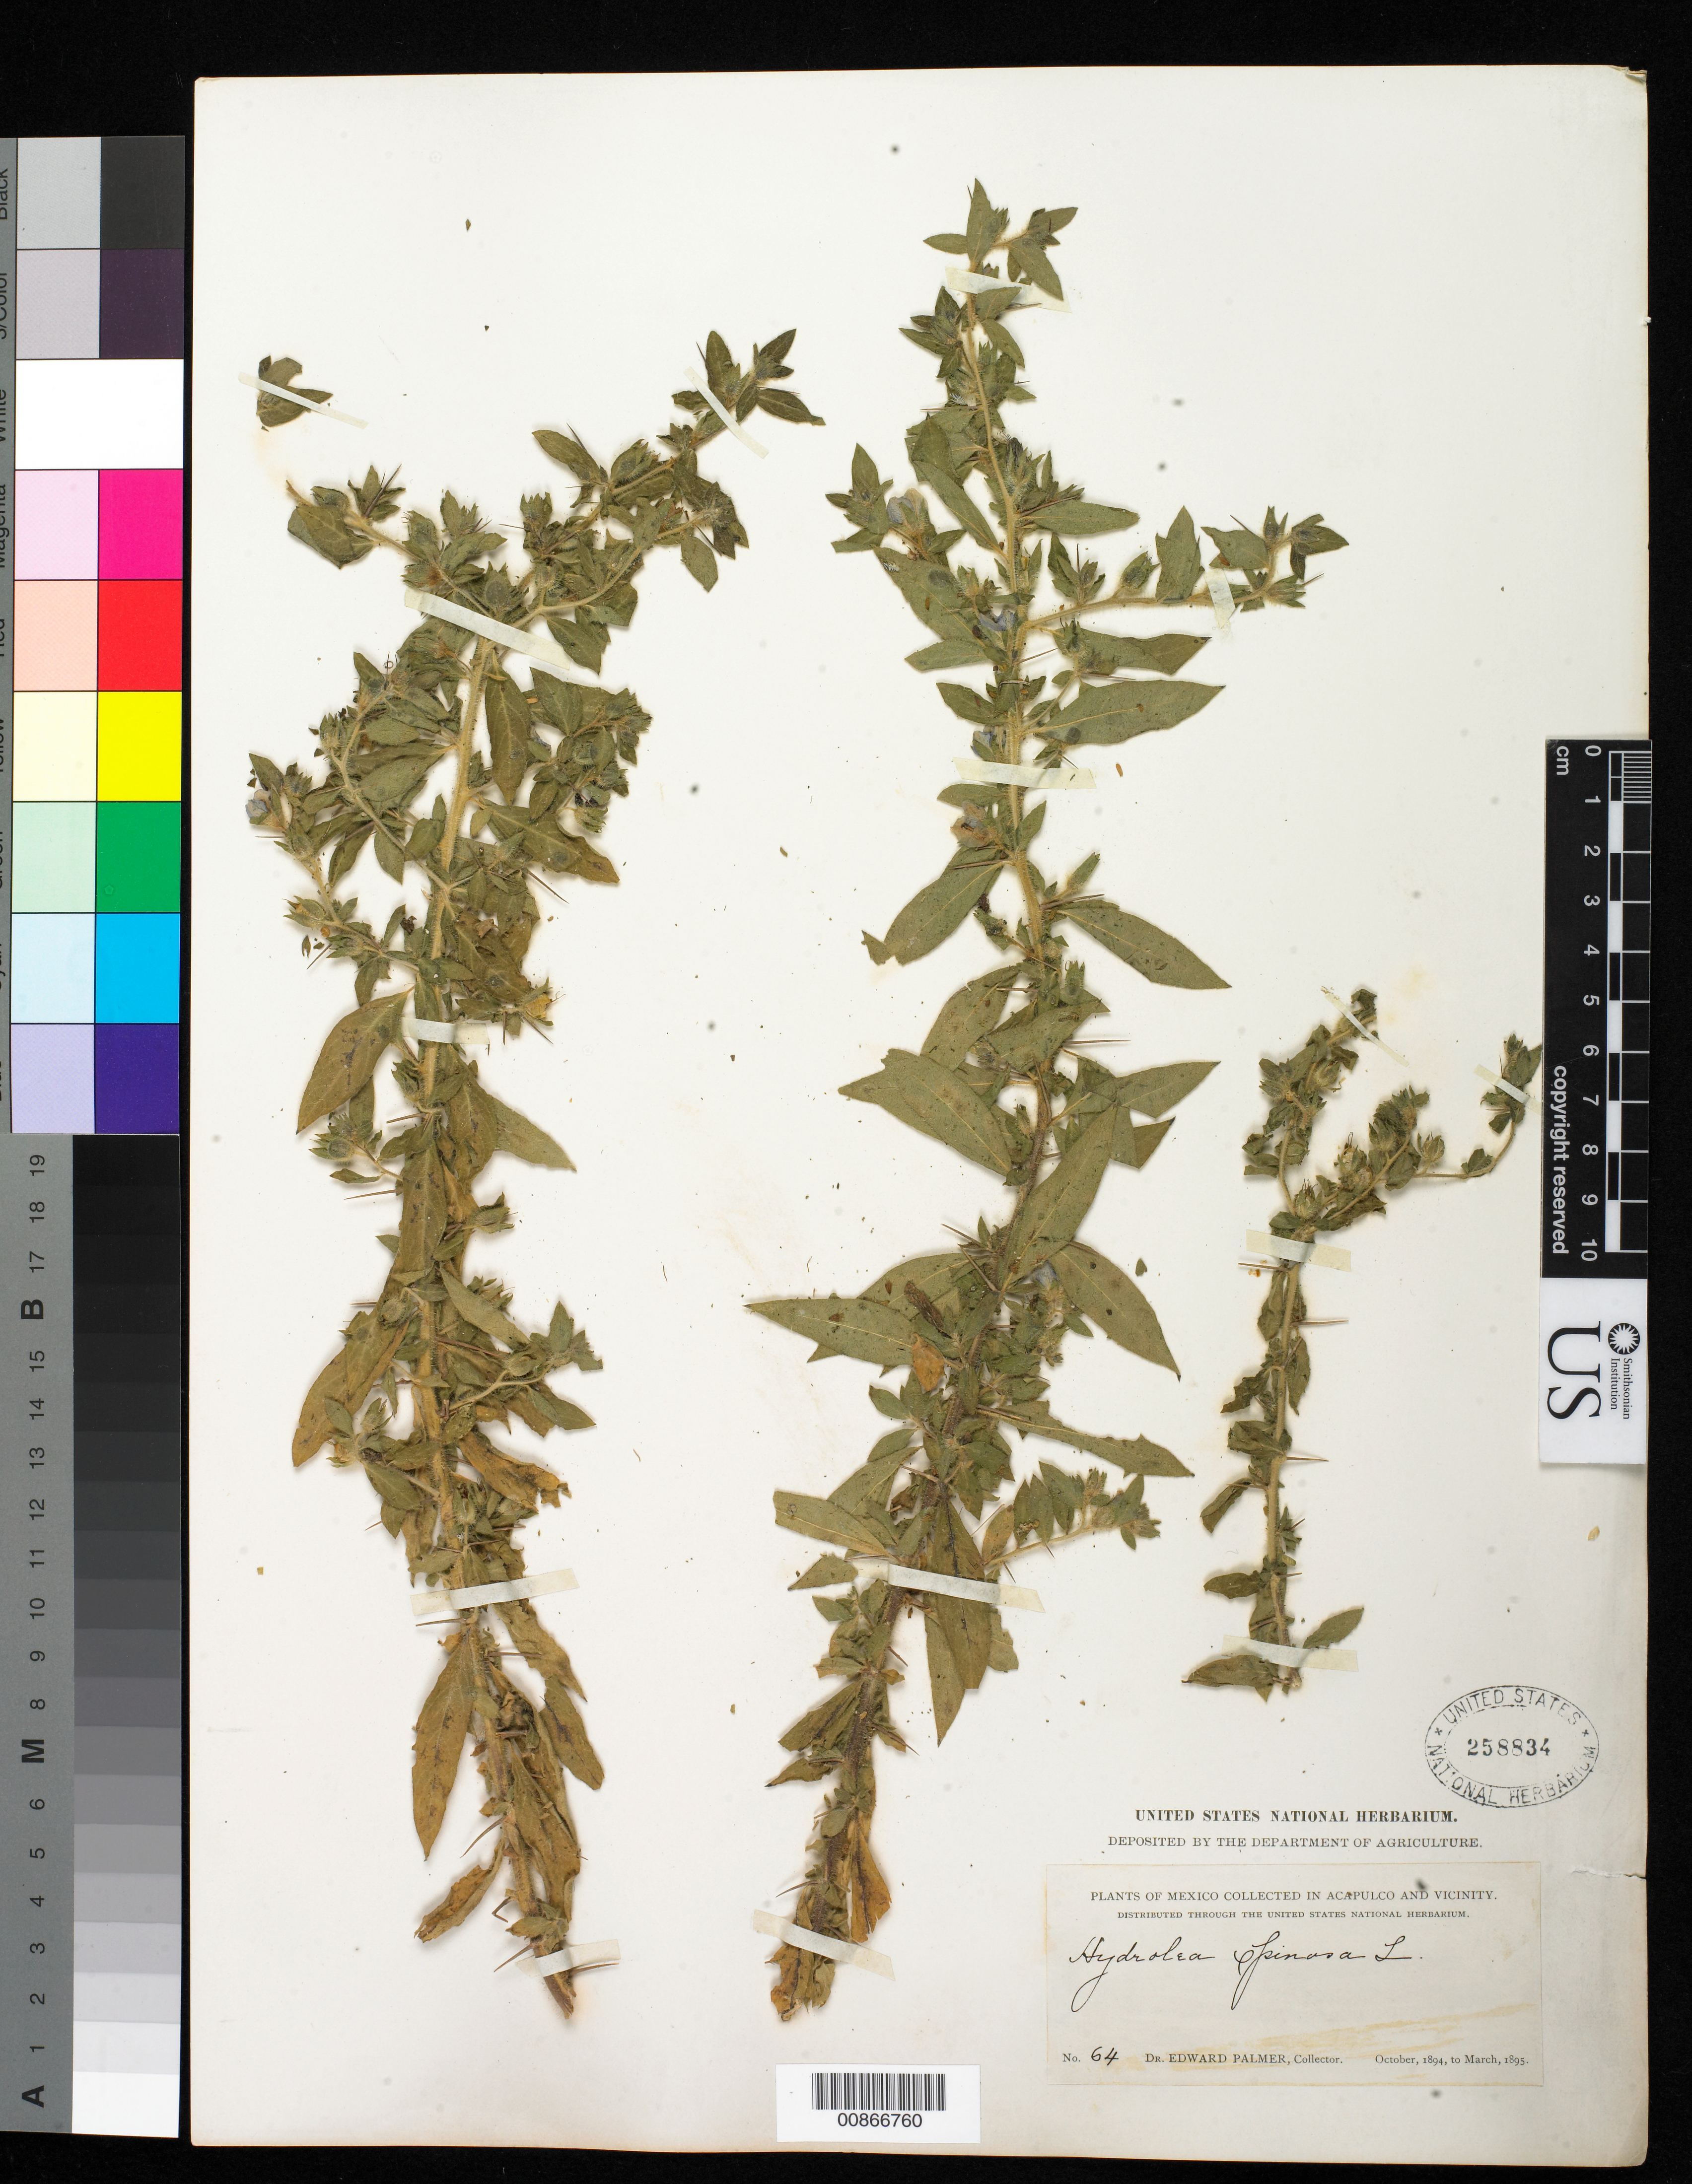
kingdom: Plantae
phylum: Tracheophyta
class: Magnoliopsida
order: Solanales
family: Hydroleaceae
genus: Hydrolea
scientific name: Hydrolea spinosa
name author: L.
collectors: E. Palmer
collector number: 64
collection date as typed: Oct 1894 to -- Mar 1895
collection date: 1894-10/1895-03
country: Mexico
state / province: Guerrero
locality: Acapulco, Guerrero and vicinity.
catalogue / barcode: US 258834